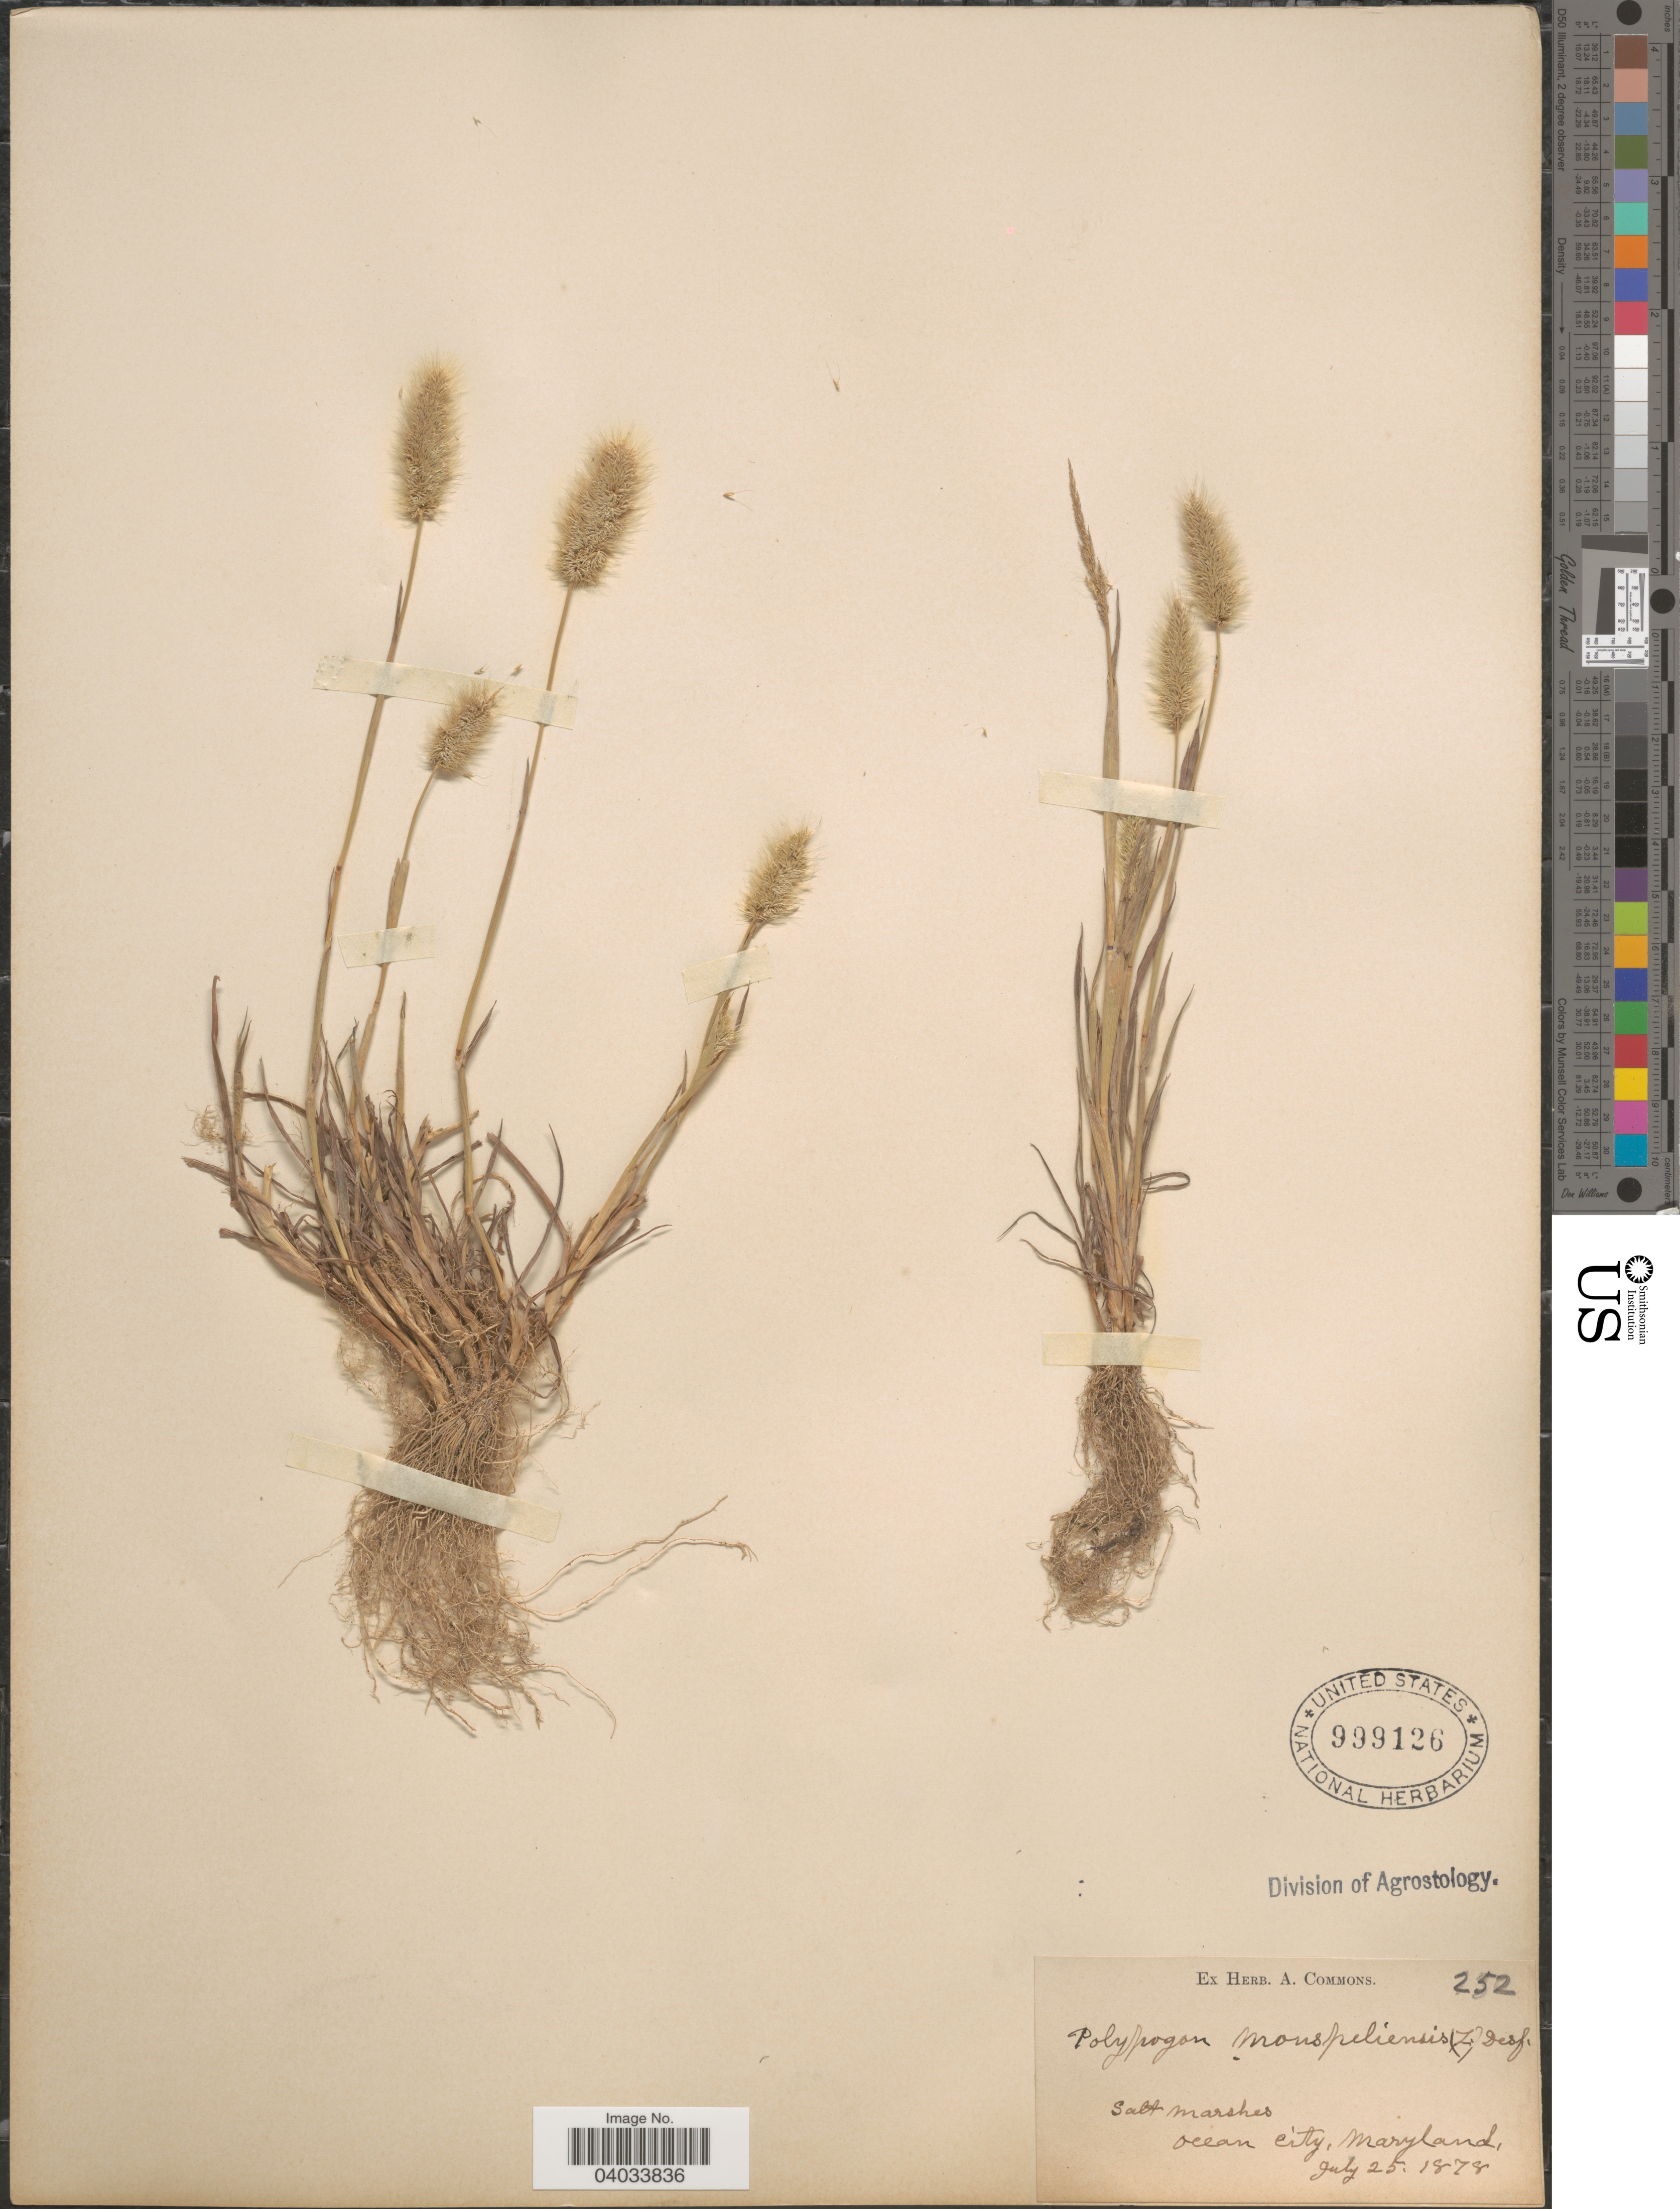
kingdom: Plantae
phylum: Tracheophyta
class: Liliopsida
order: Poales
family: Poaceae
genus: Polypogon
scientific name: Polypogon monspeliensis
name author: (L.) Desf.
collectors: ex herb. A. Commons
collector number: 252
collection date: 1878-07-25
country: United States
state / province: Maryland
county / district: Worcester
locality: Ocean City.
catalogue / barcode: US 999126